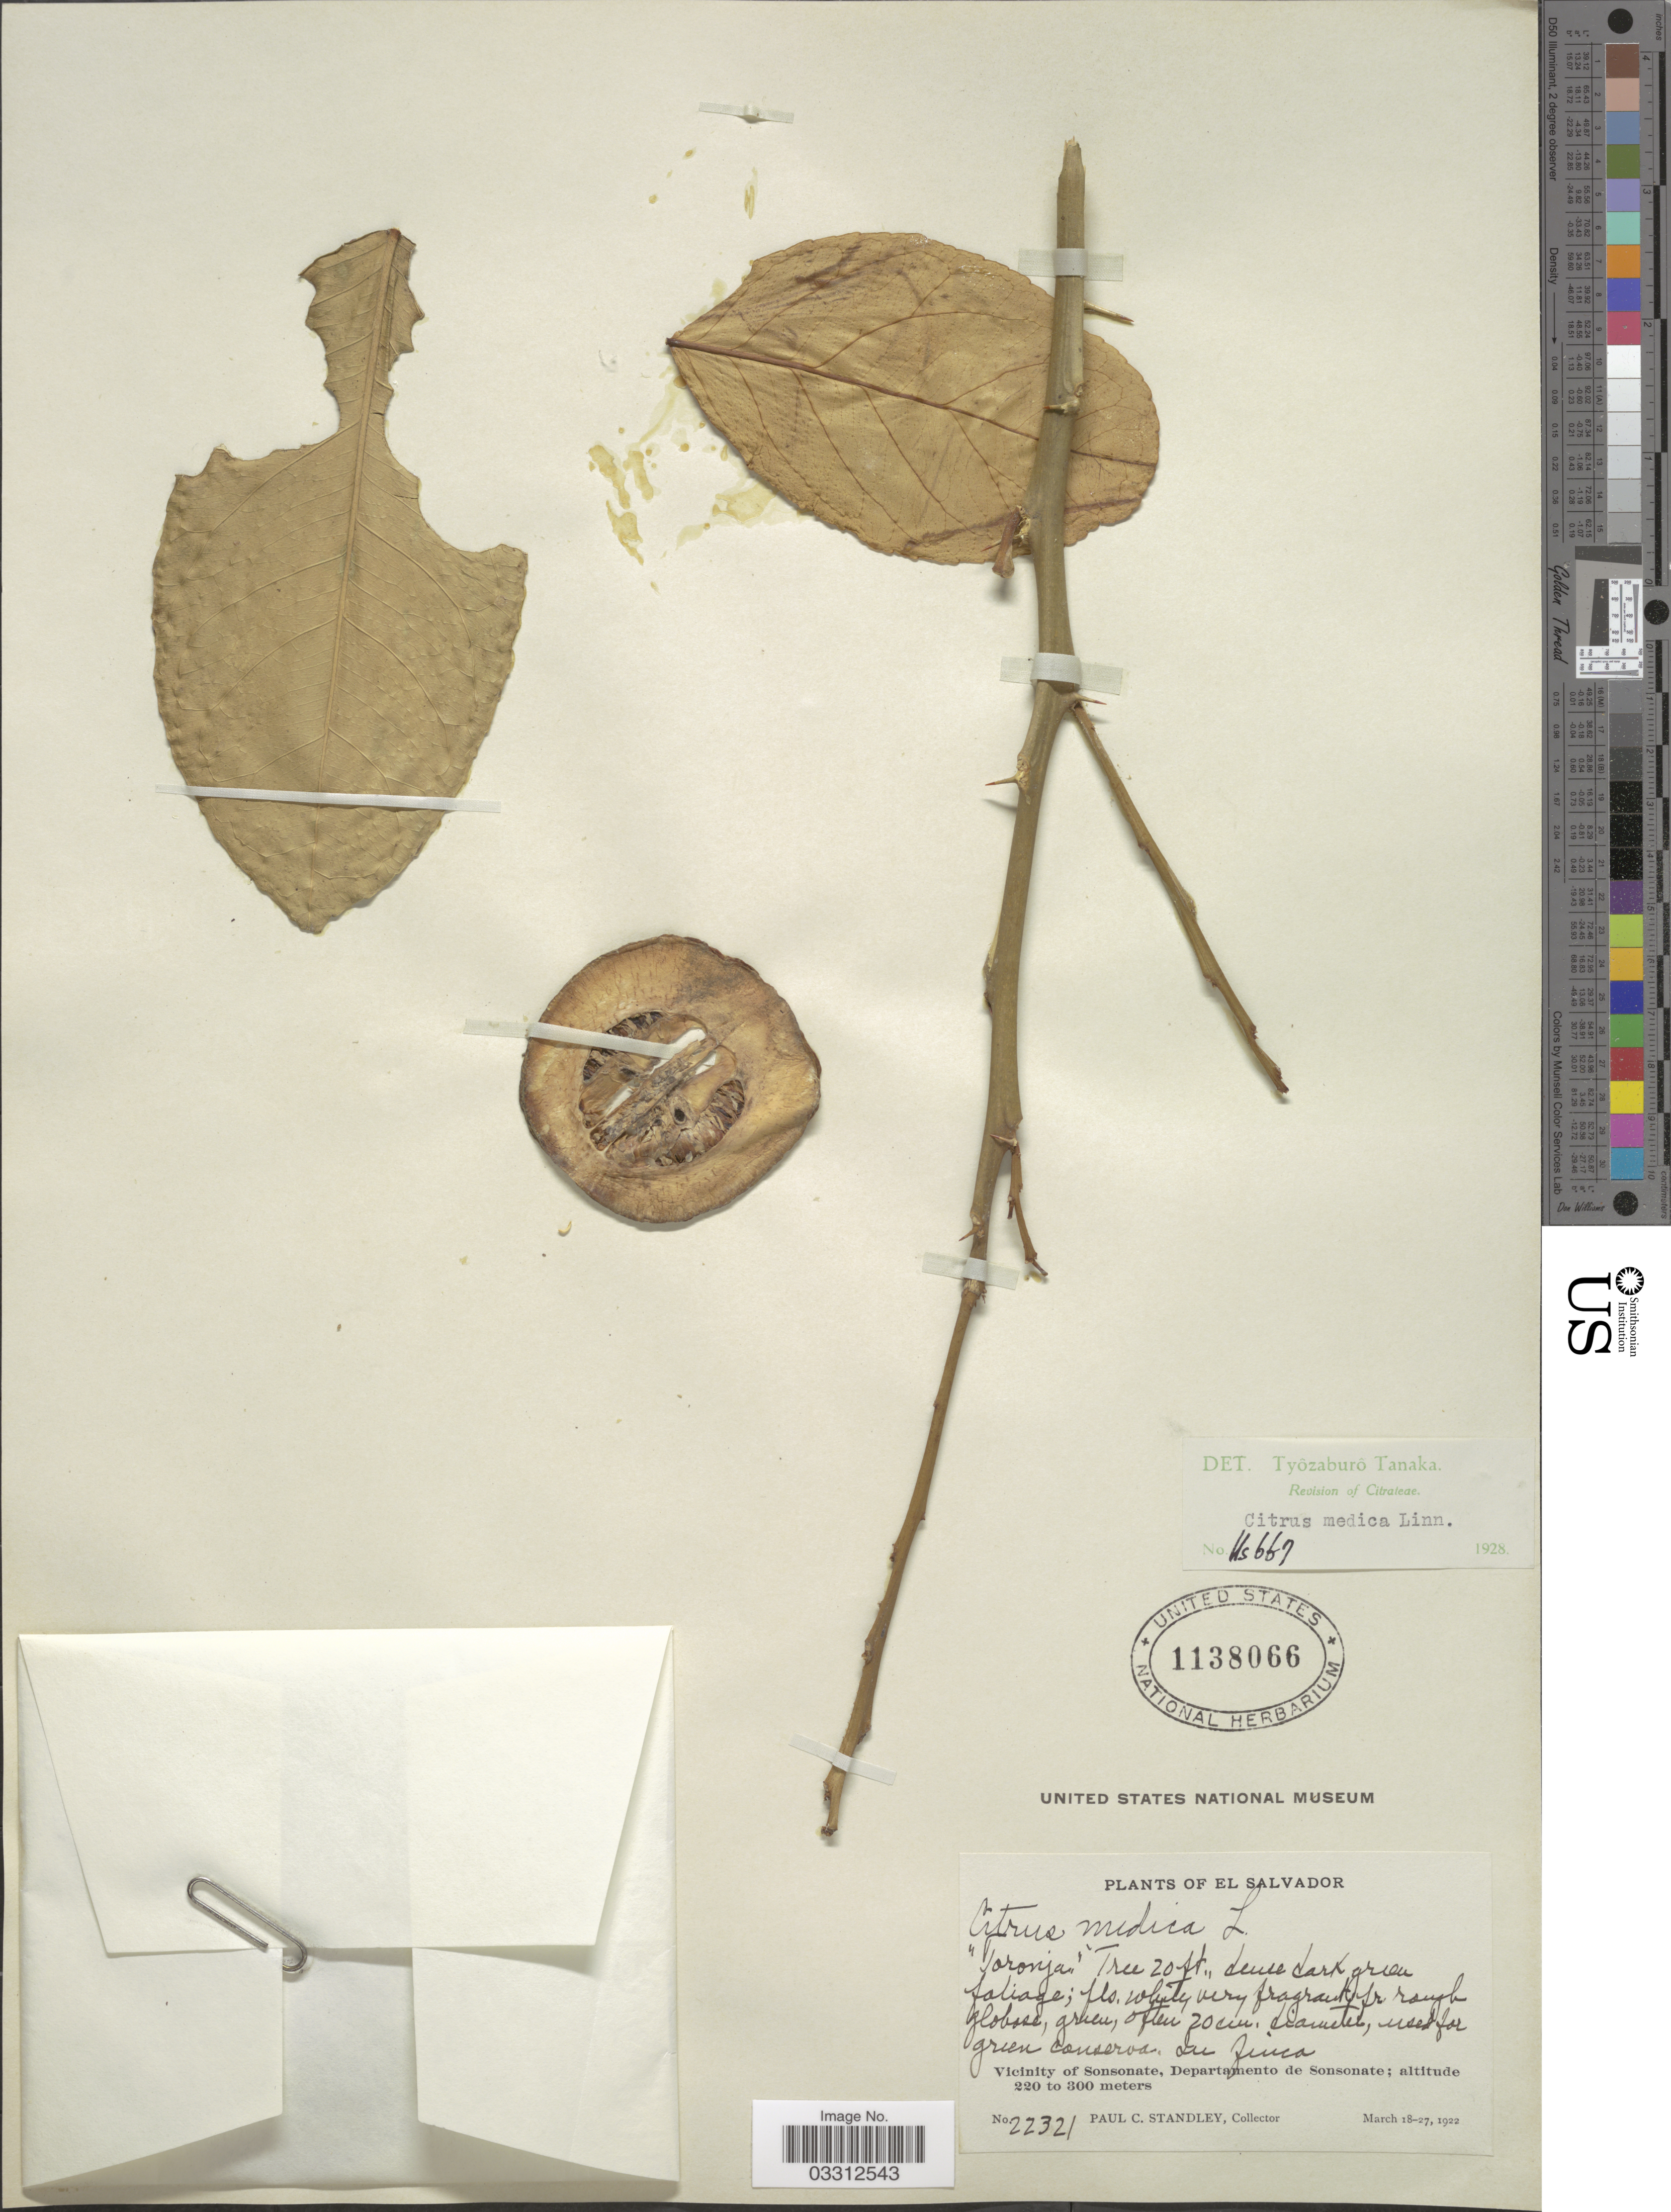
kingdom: Plantae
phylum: Tracheophyta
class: Magnoliopsida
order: Sapindales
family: Rutaceae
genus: Citrus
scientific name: Citrus medica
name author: L.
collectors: P. C. Standley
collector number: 22321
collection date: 1922-03-18/1922-03-27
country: El Salvador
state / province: Sonsonate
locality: Vicinity of Sonsonate, Departamento de Sonsonate.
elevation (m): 220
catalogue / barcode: US 1138066